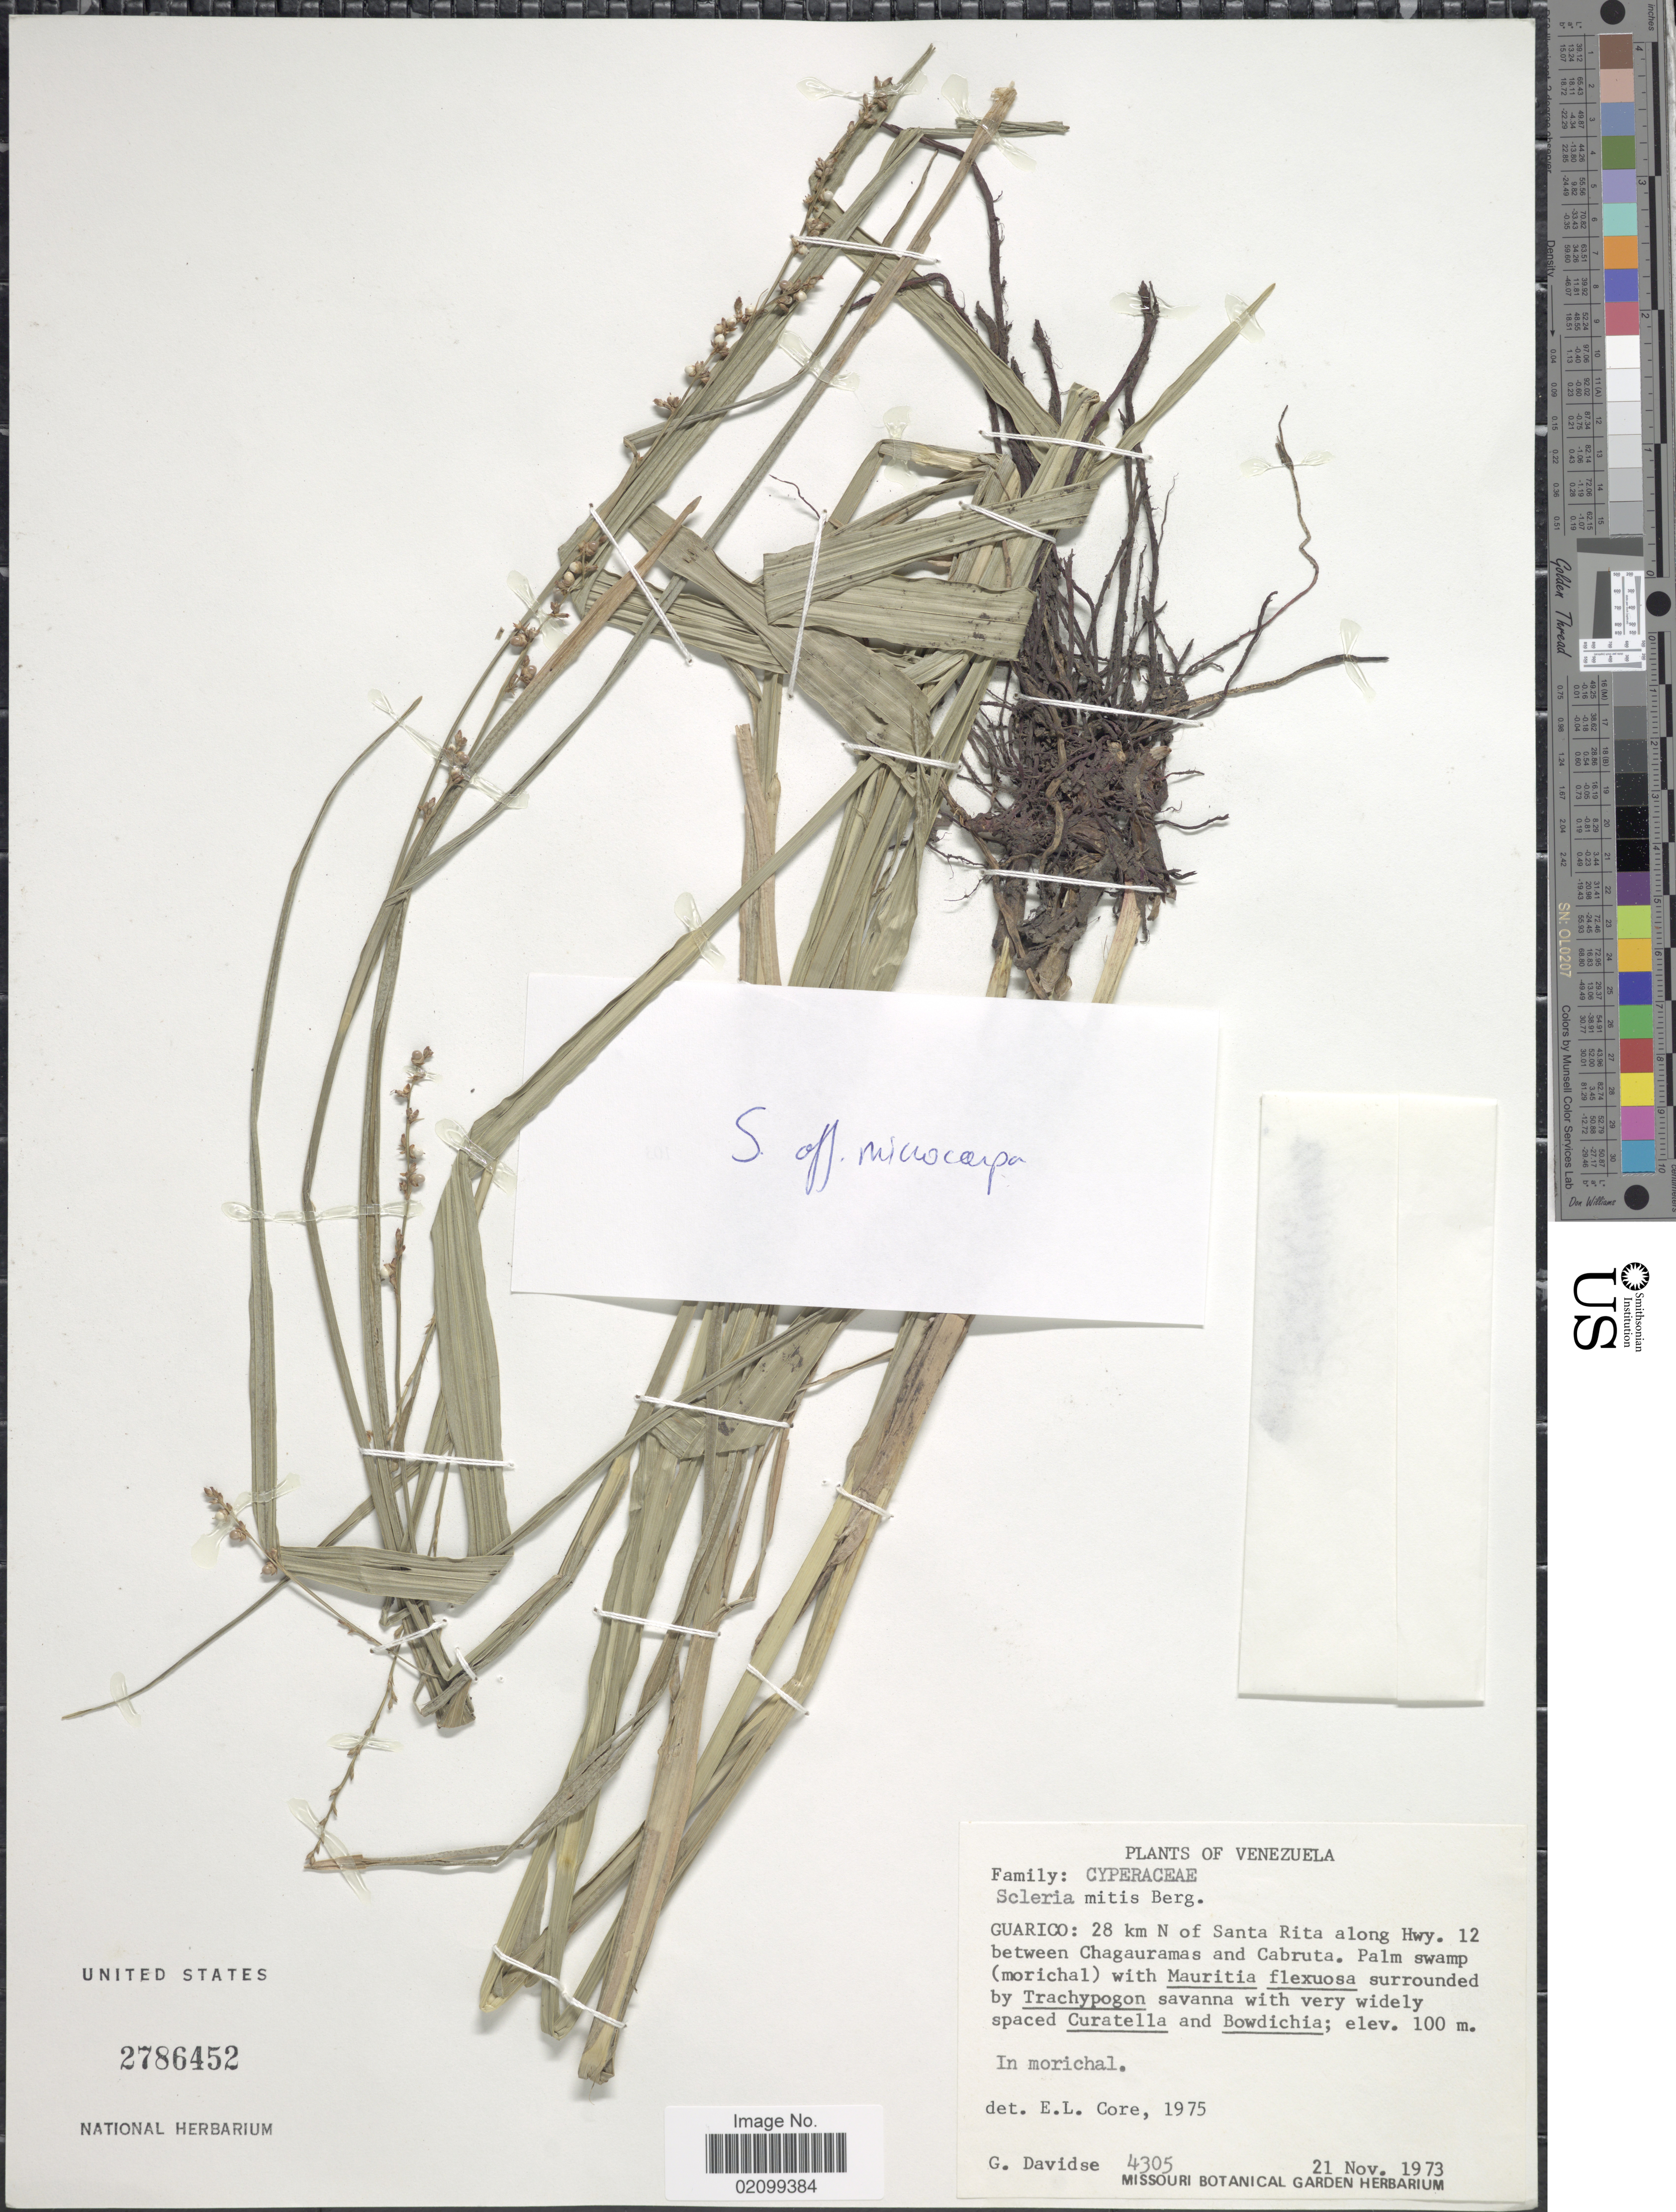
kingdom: Plantae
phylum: Tracheophyta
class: Liliopsida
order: Poales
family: Cyperaceae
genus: Scleria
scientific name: Scleria sp.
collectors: G. Davidse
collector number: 4305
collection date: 1973-11-21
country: Venezuela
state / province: Guárico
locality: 28 km N of Santa Rita along Hwy. 12 between Chaguaramas and Cabruta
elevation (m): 100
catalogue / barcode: US 2786452